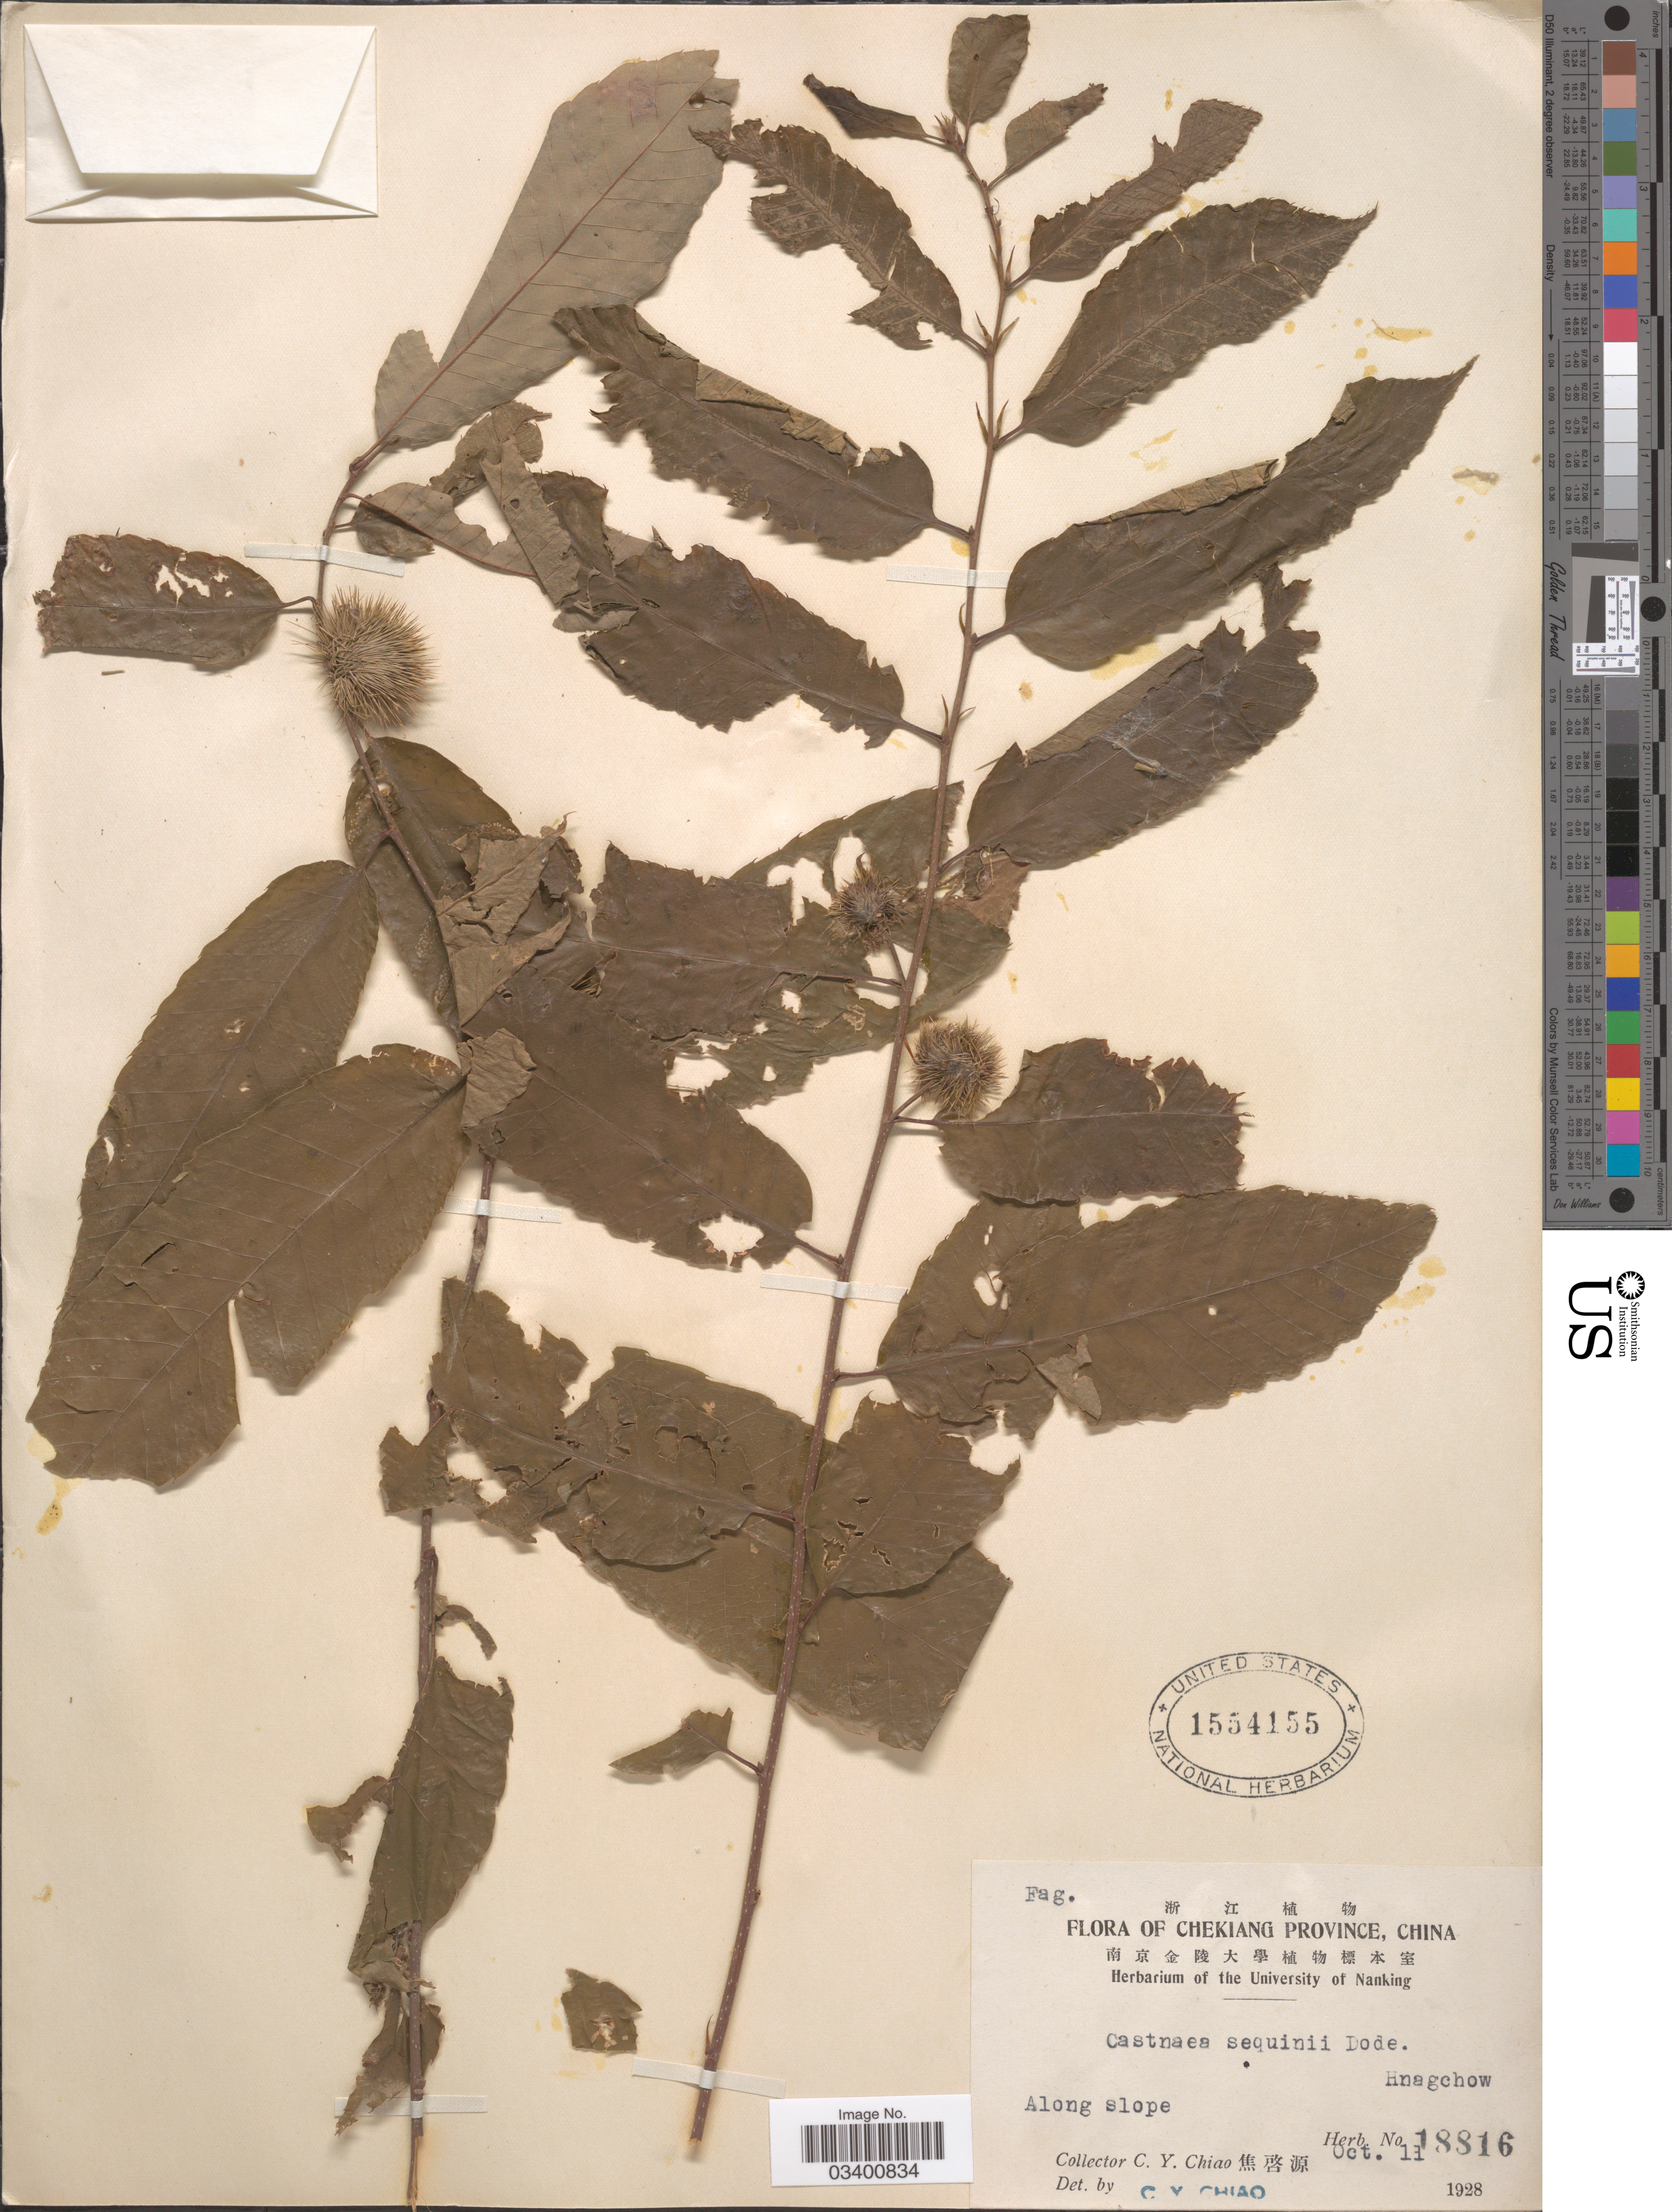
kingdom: Plantae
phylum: Tracheophyta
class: Magnoliopsida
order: Fagales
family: Fagaceae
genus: Castanea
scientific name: Castanea seguinii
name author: Dode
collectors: C. Y. Chiao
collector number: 18816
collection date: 1928-10-11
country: China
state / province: Zhejiang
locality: Chekiang Province. Hnagchow. Along slope.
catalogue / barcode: US 1554155